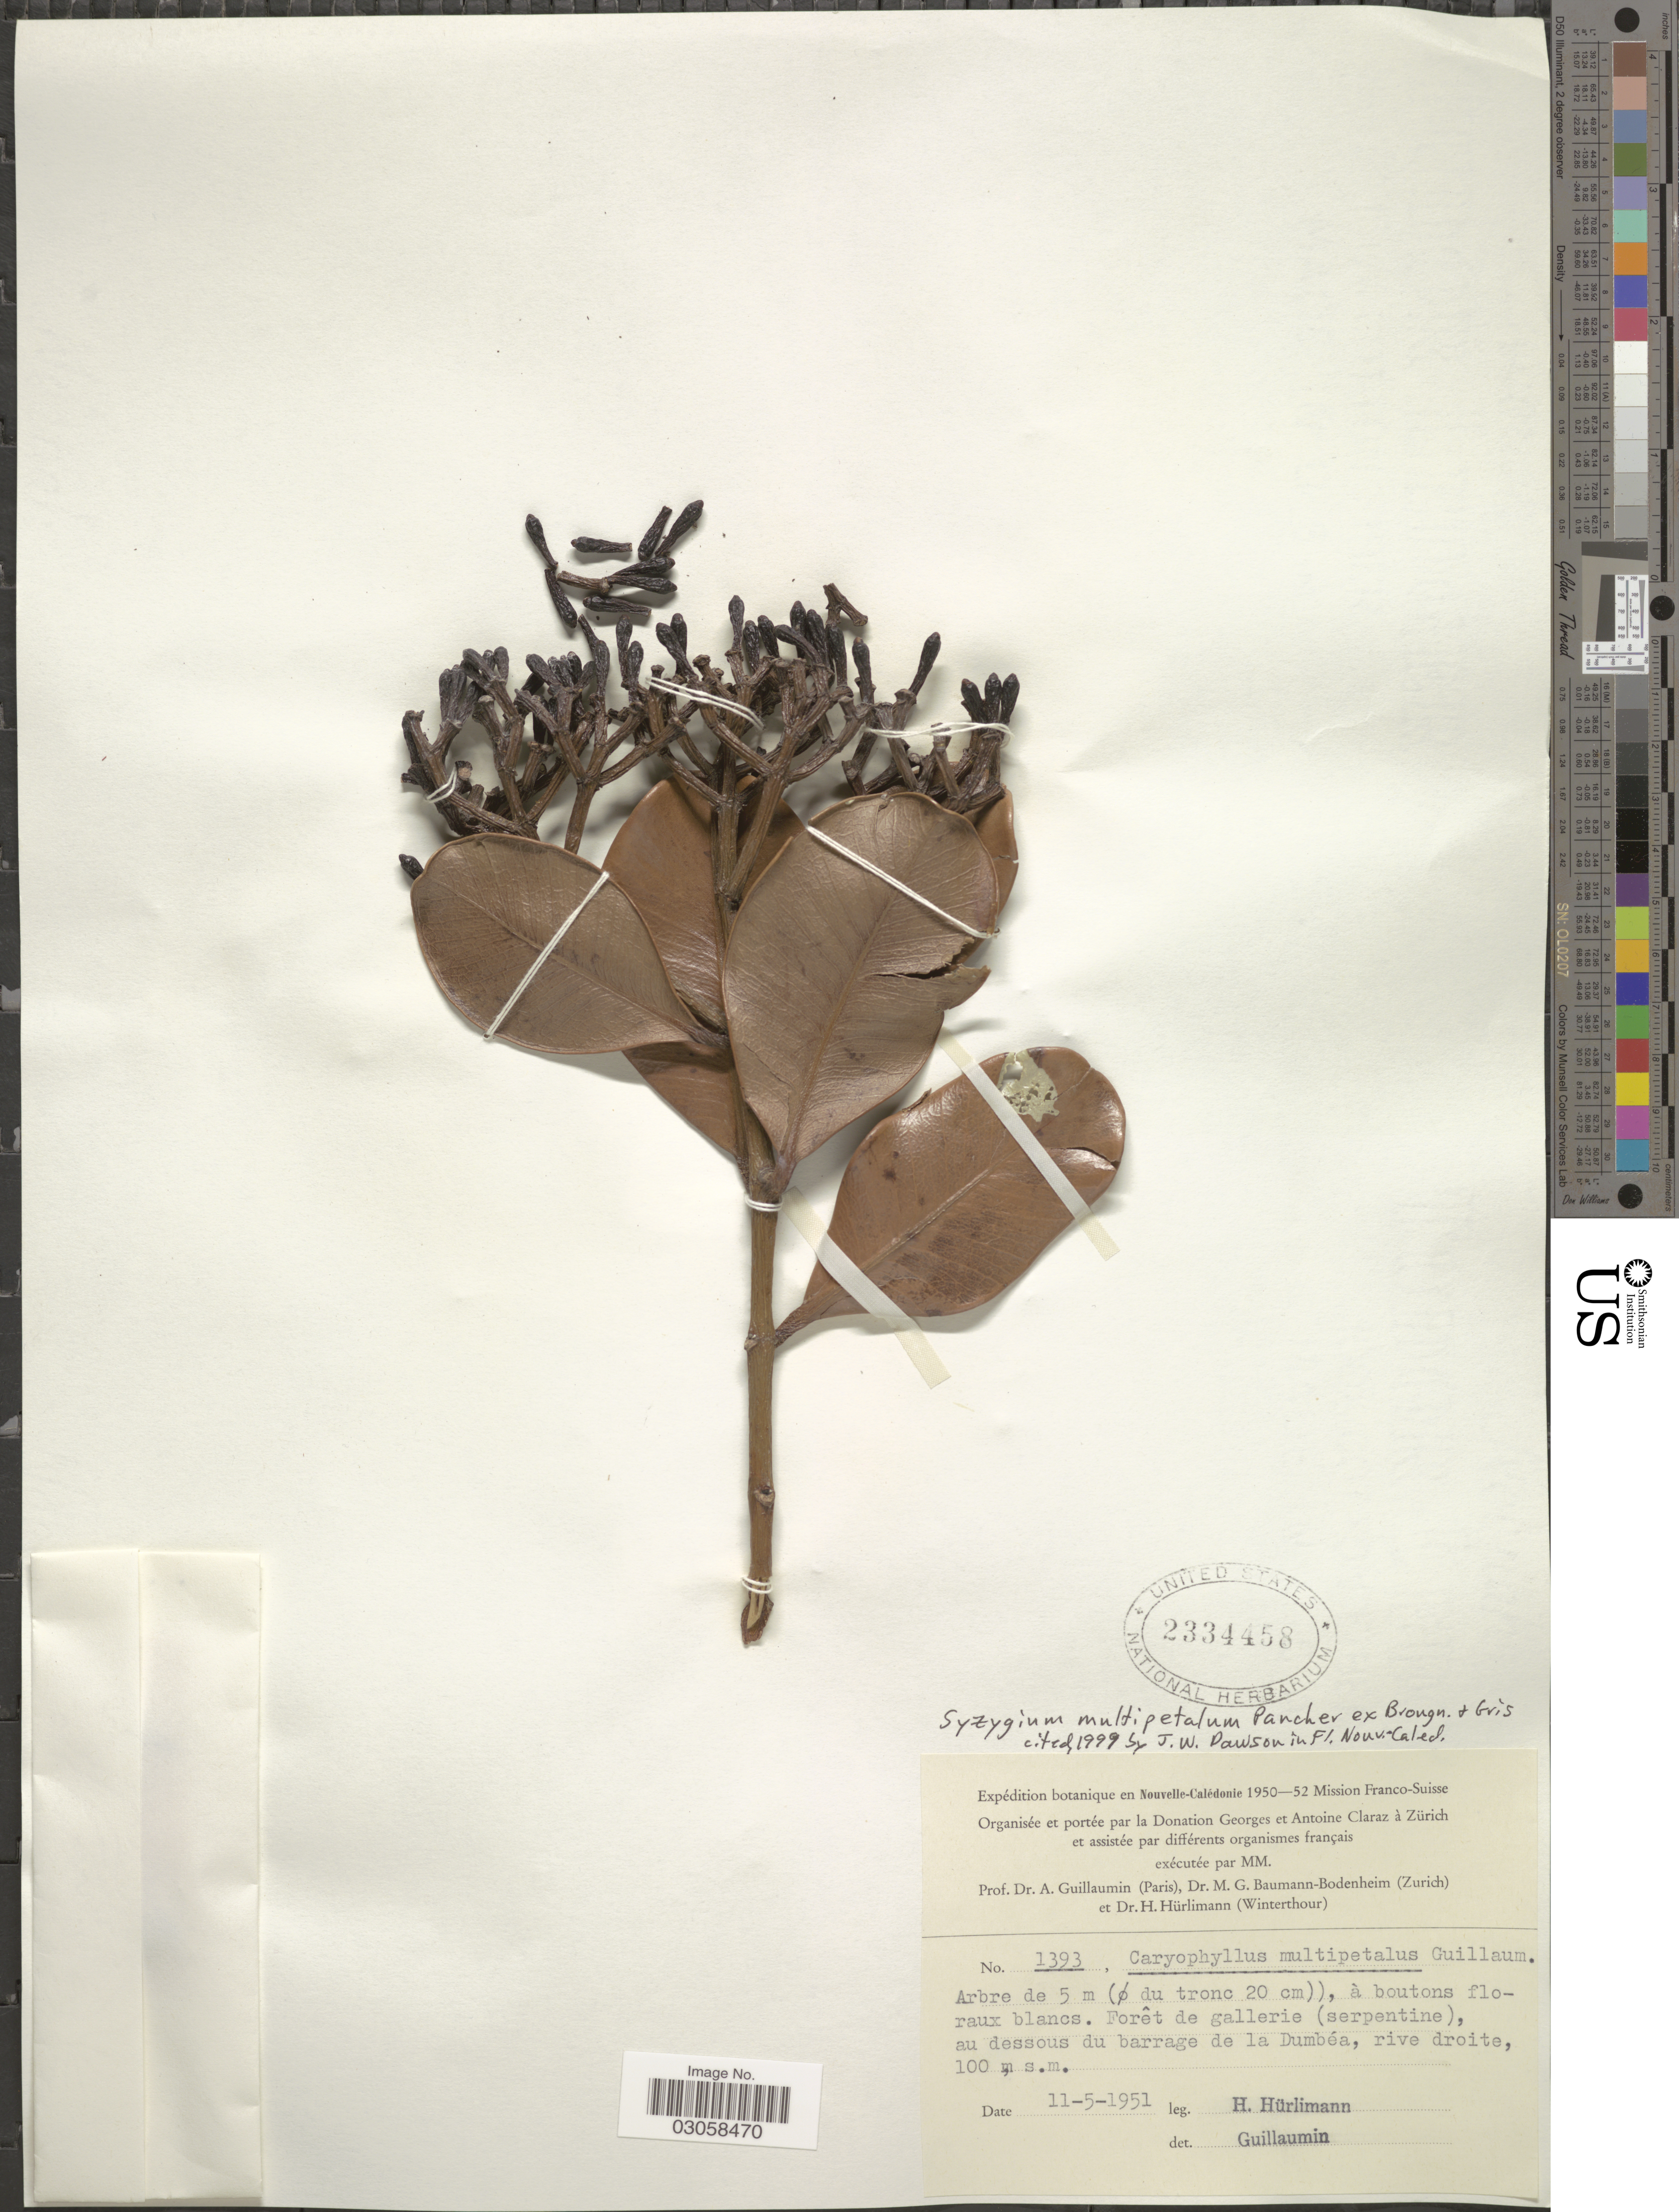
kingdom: Plantae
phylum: Tracheophyta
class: Magnoliopsida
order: Myrtales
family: Myrtaceae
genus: Syzygium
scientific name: Syzygium multipetalum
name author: Pancher ex Brongn. & Gris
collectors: H. Hürlimann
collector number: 1393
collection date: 1951-05-11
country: New Caledonia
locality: Nouvelle-Calédonie. Forêt de gallerie (serpentine), au dessous du barrage de la Dumbéa, river droite.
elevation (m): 100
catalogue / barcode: US 2334458